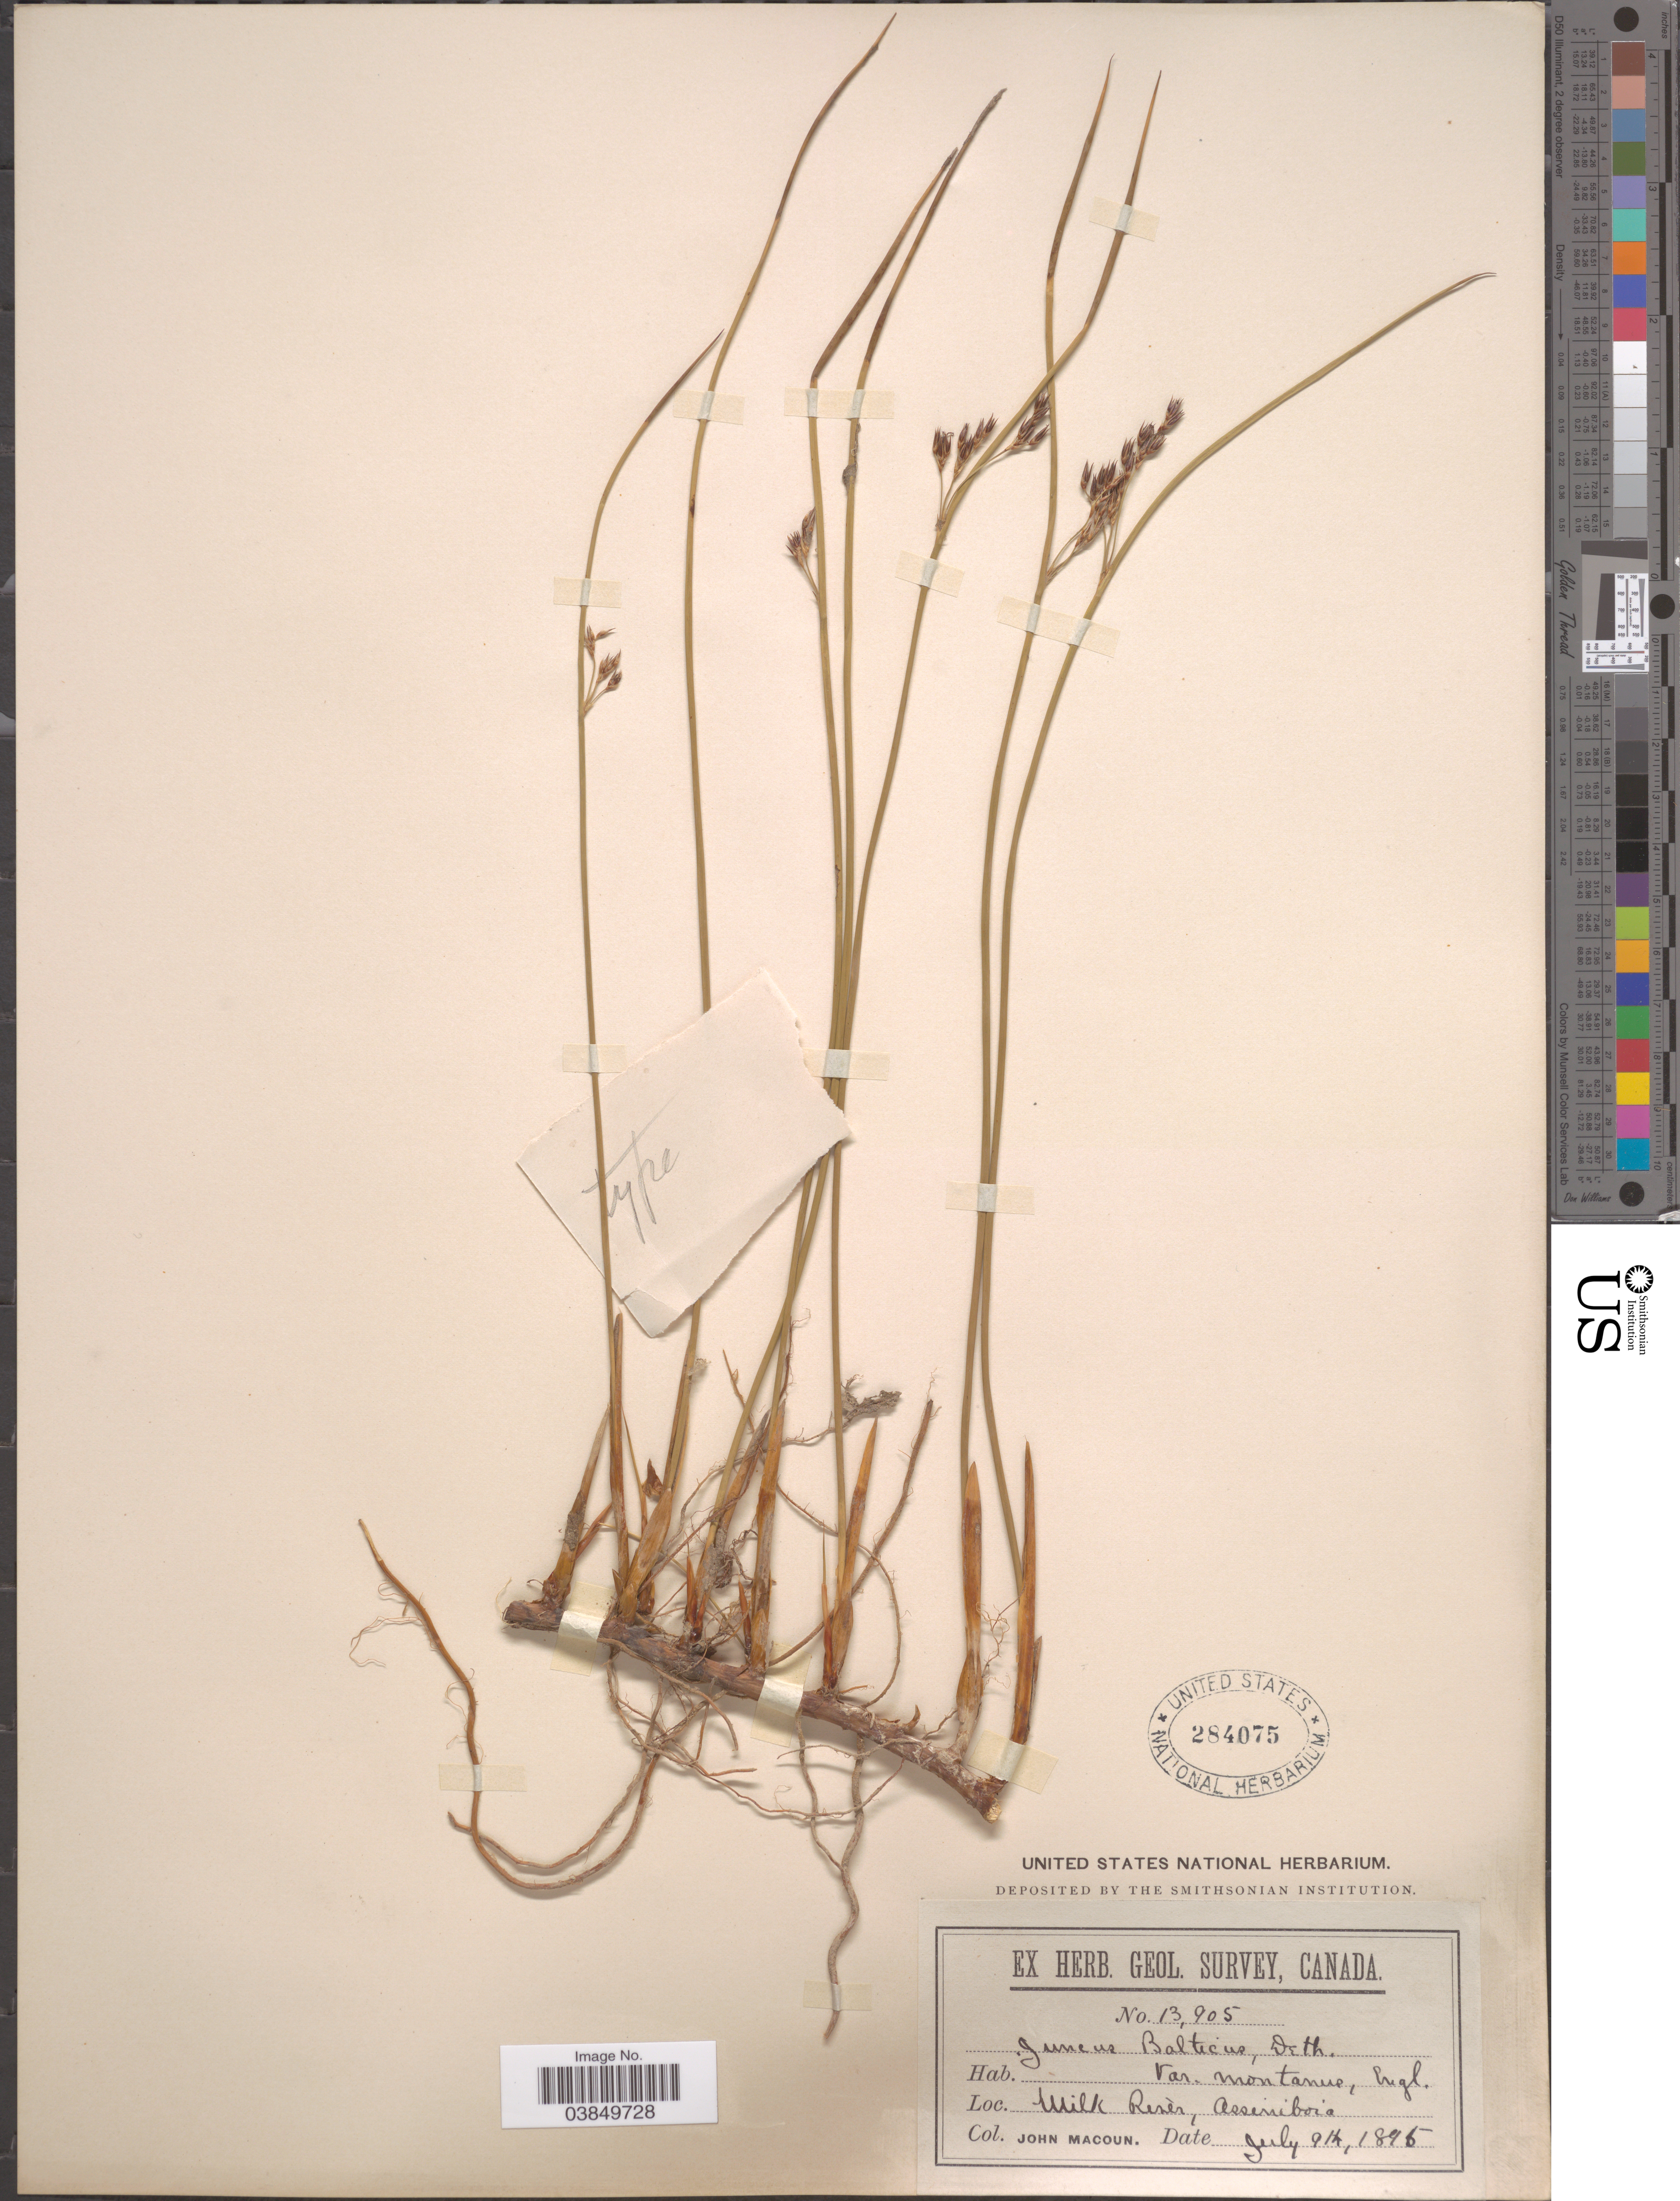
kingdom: Plantae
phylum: Tracheophyta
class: Liliopsida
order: Poales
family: Juncaceae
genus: Juncus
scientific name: Juncus balticus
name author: Willd.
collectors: J. Macoun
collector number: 13905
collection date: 1895-07-09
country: Canada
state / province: Northwest Territories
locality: Milk River, Assiniboia.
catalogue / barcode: US 284075